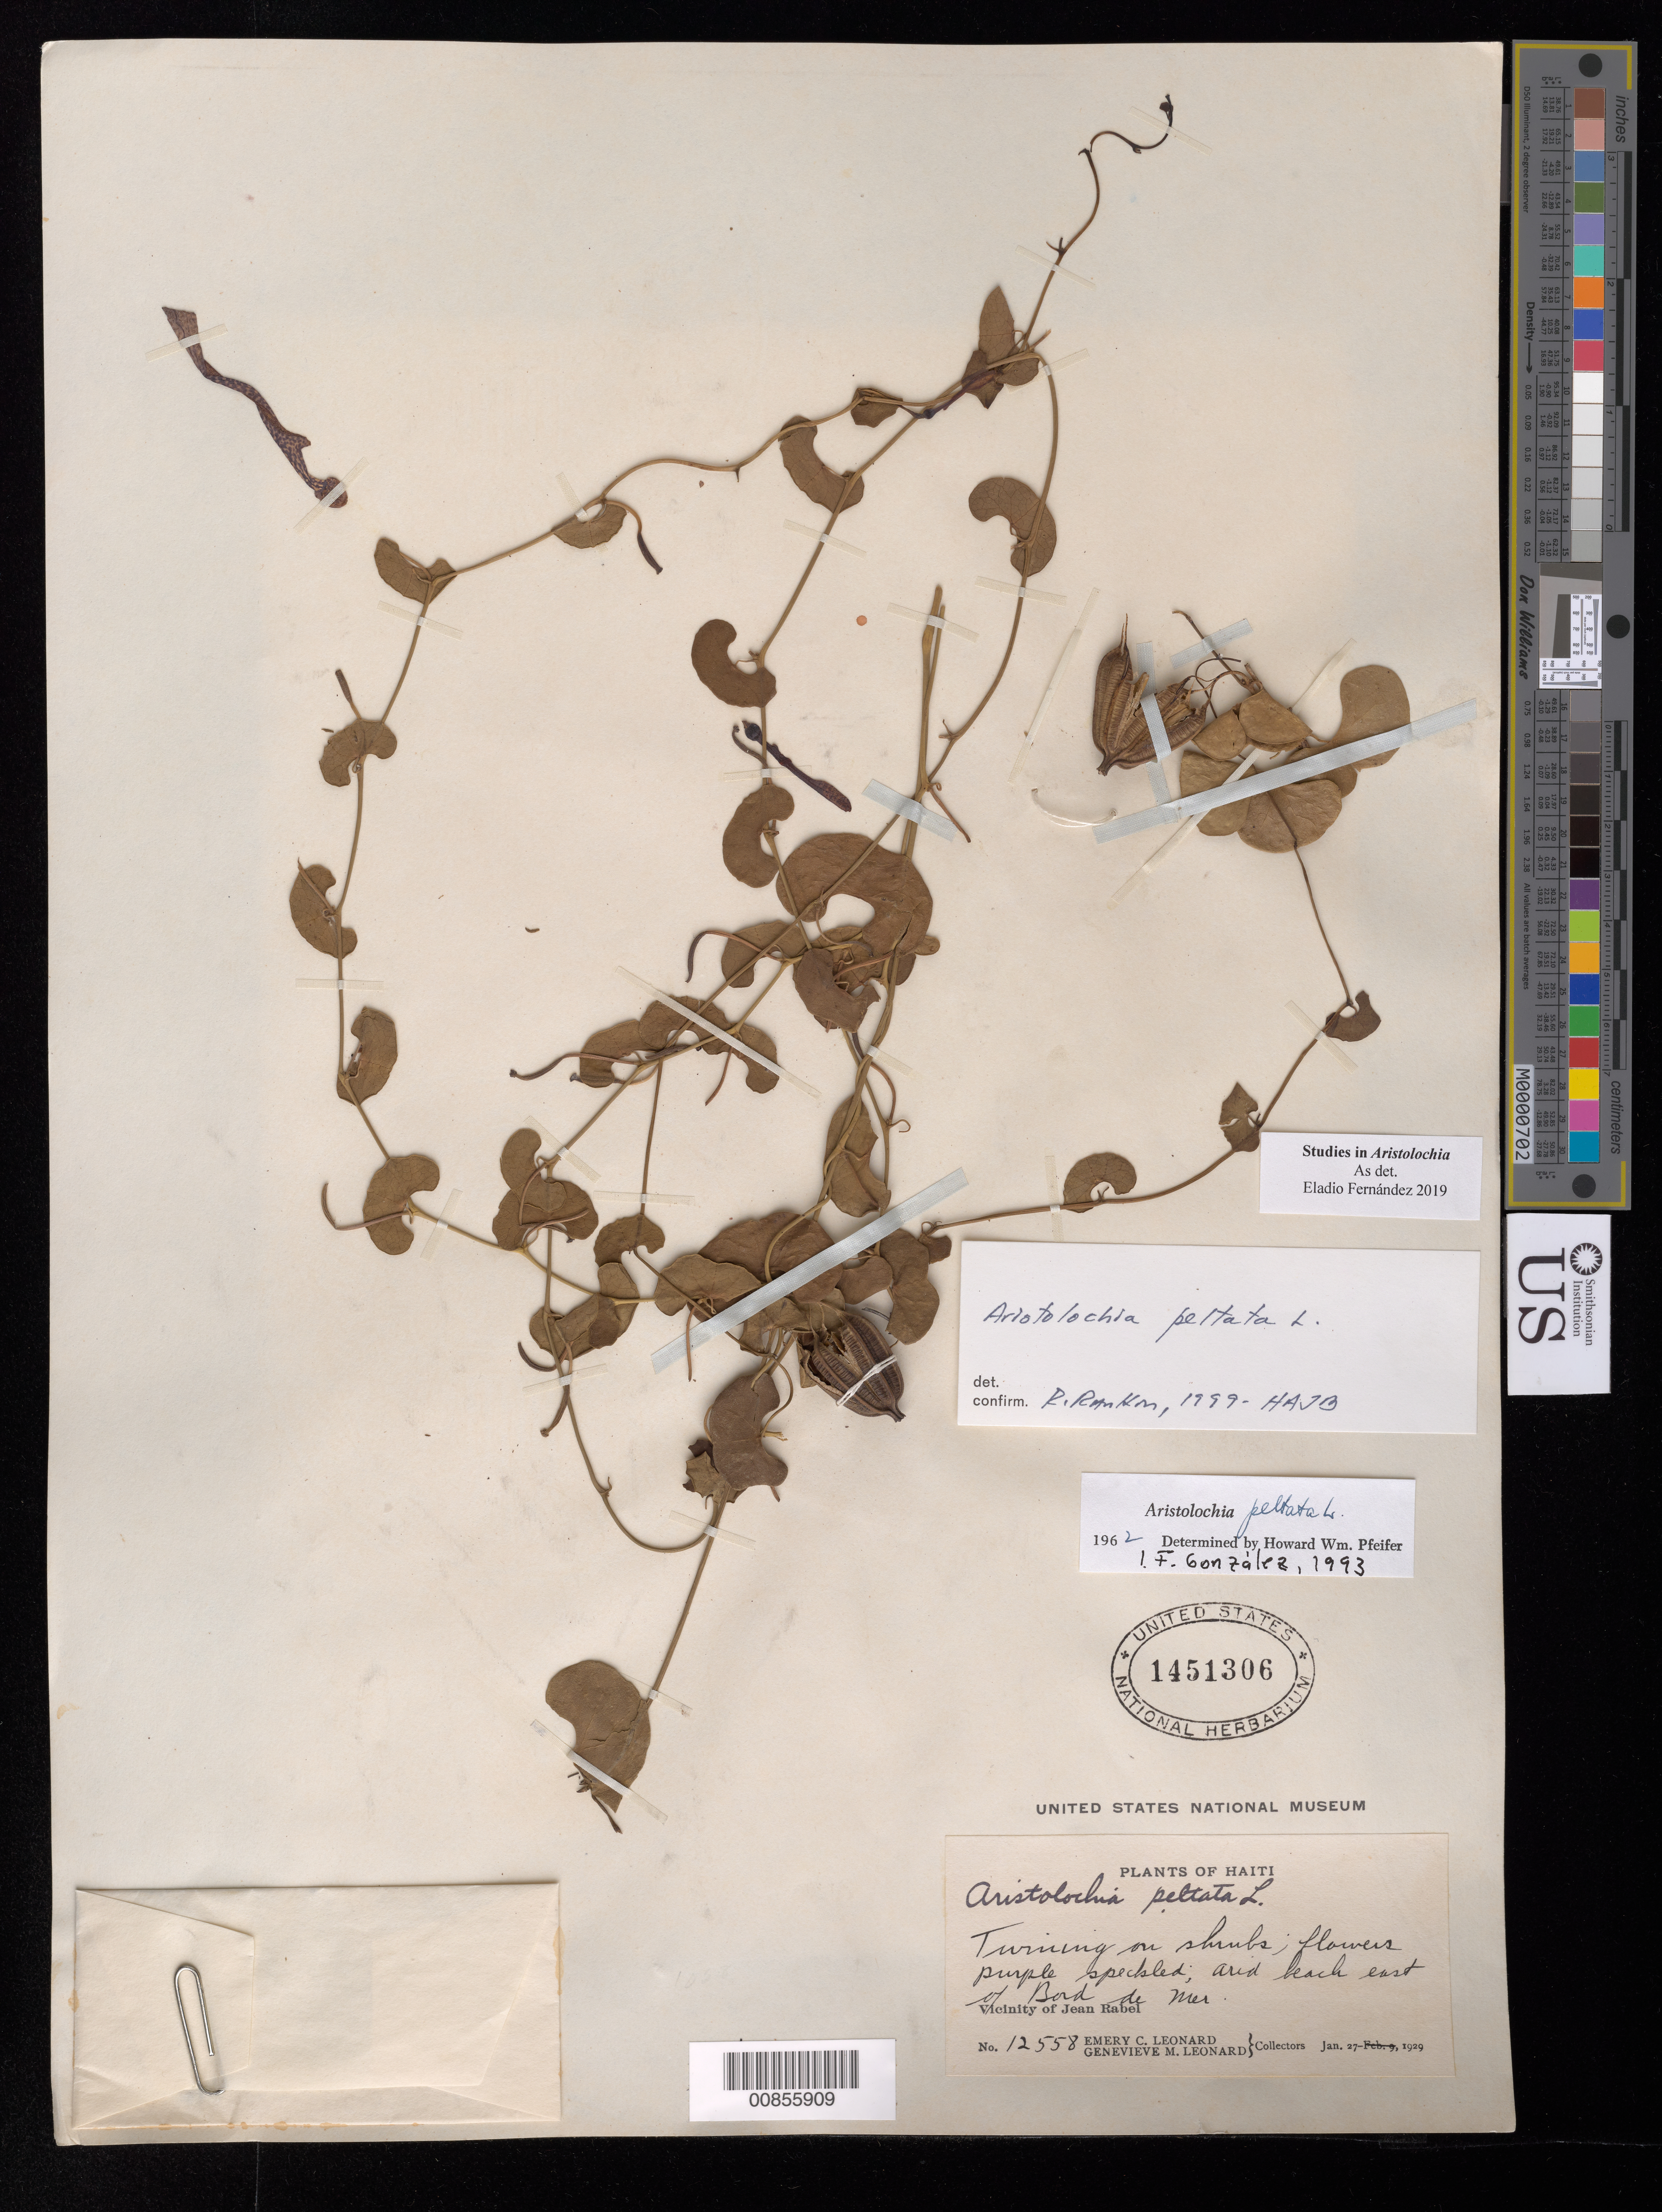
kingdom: Plantae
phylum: Tracheophyta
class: Magnoliopsida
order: Piperales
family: Aristolochiaceae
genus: Aristolochia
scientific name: Aristolochia peltata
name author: L.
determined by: Rankin Rodriguez, Rosa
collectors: E. C. Leonard & G. M. Leonard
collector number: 12558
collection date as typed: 27 Jan 1929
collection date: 1929-01-27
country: Haiti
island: Hispaniola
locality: Vicinity of Jean Rabel. Arid beach east of Bord du Mer.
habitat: Twining on shrubs. Arid beach.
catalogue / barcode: US 1451306